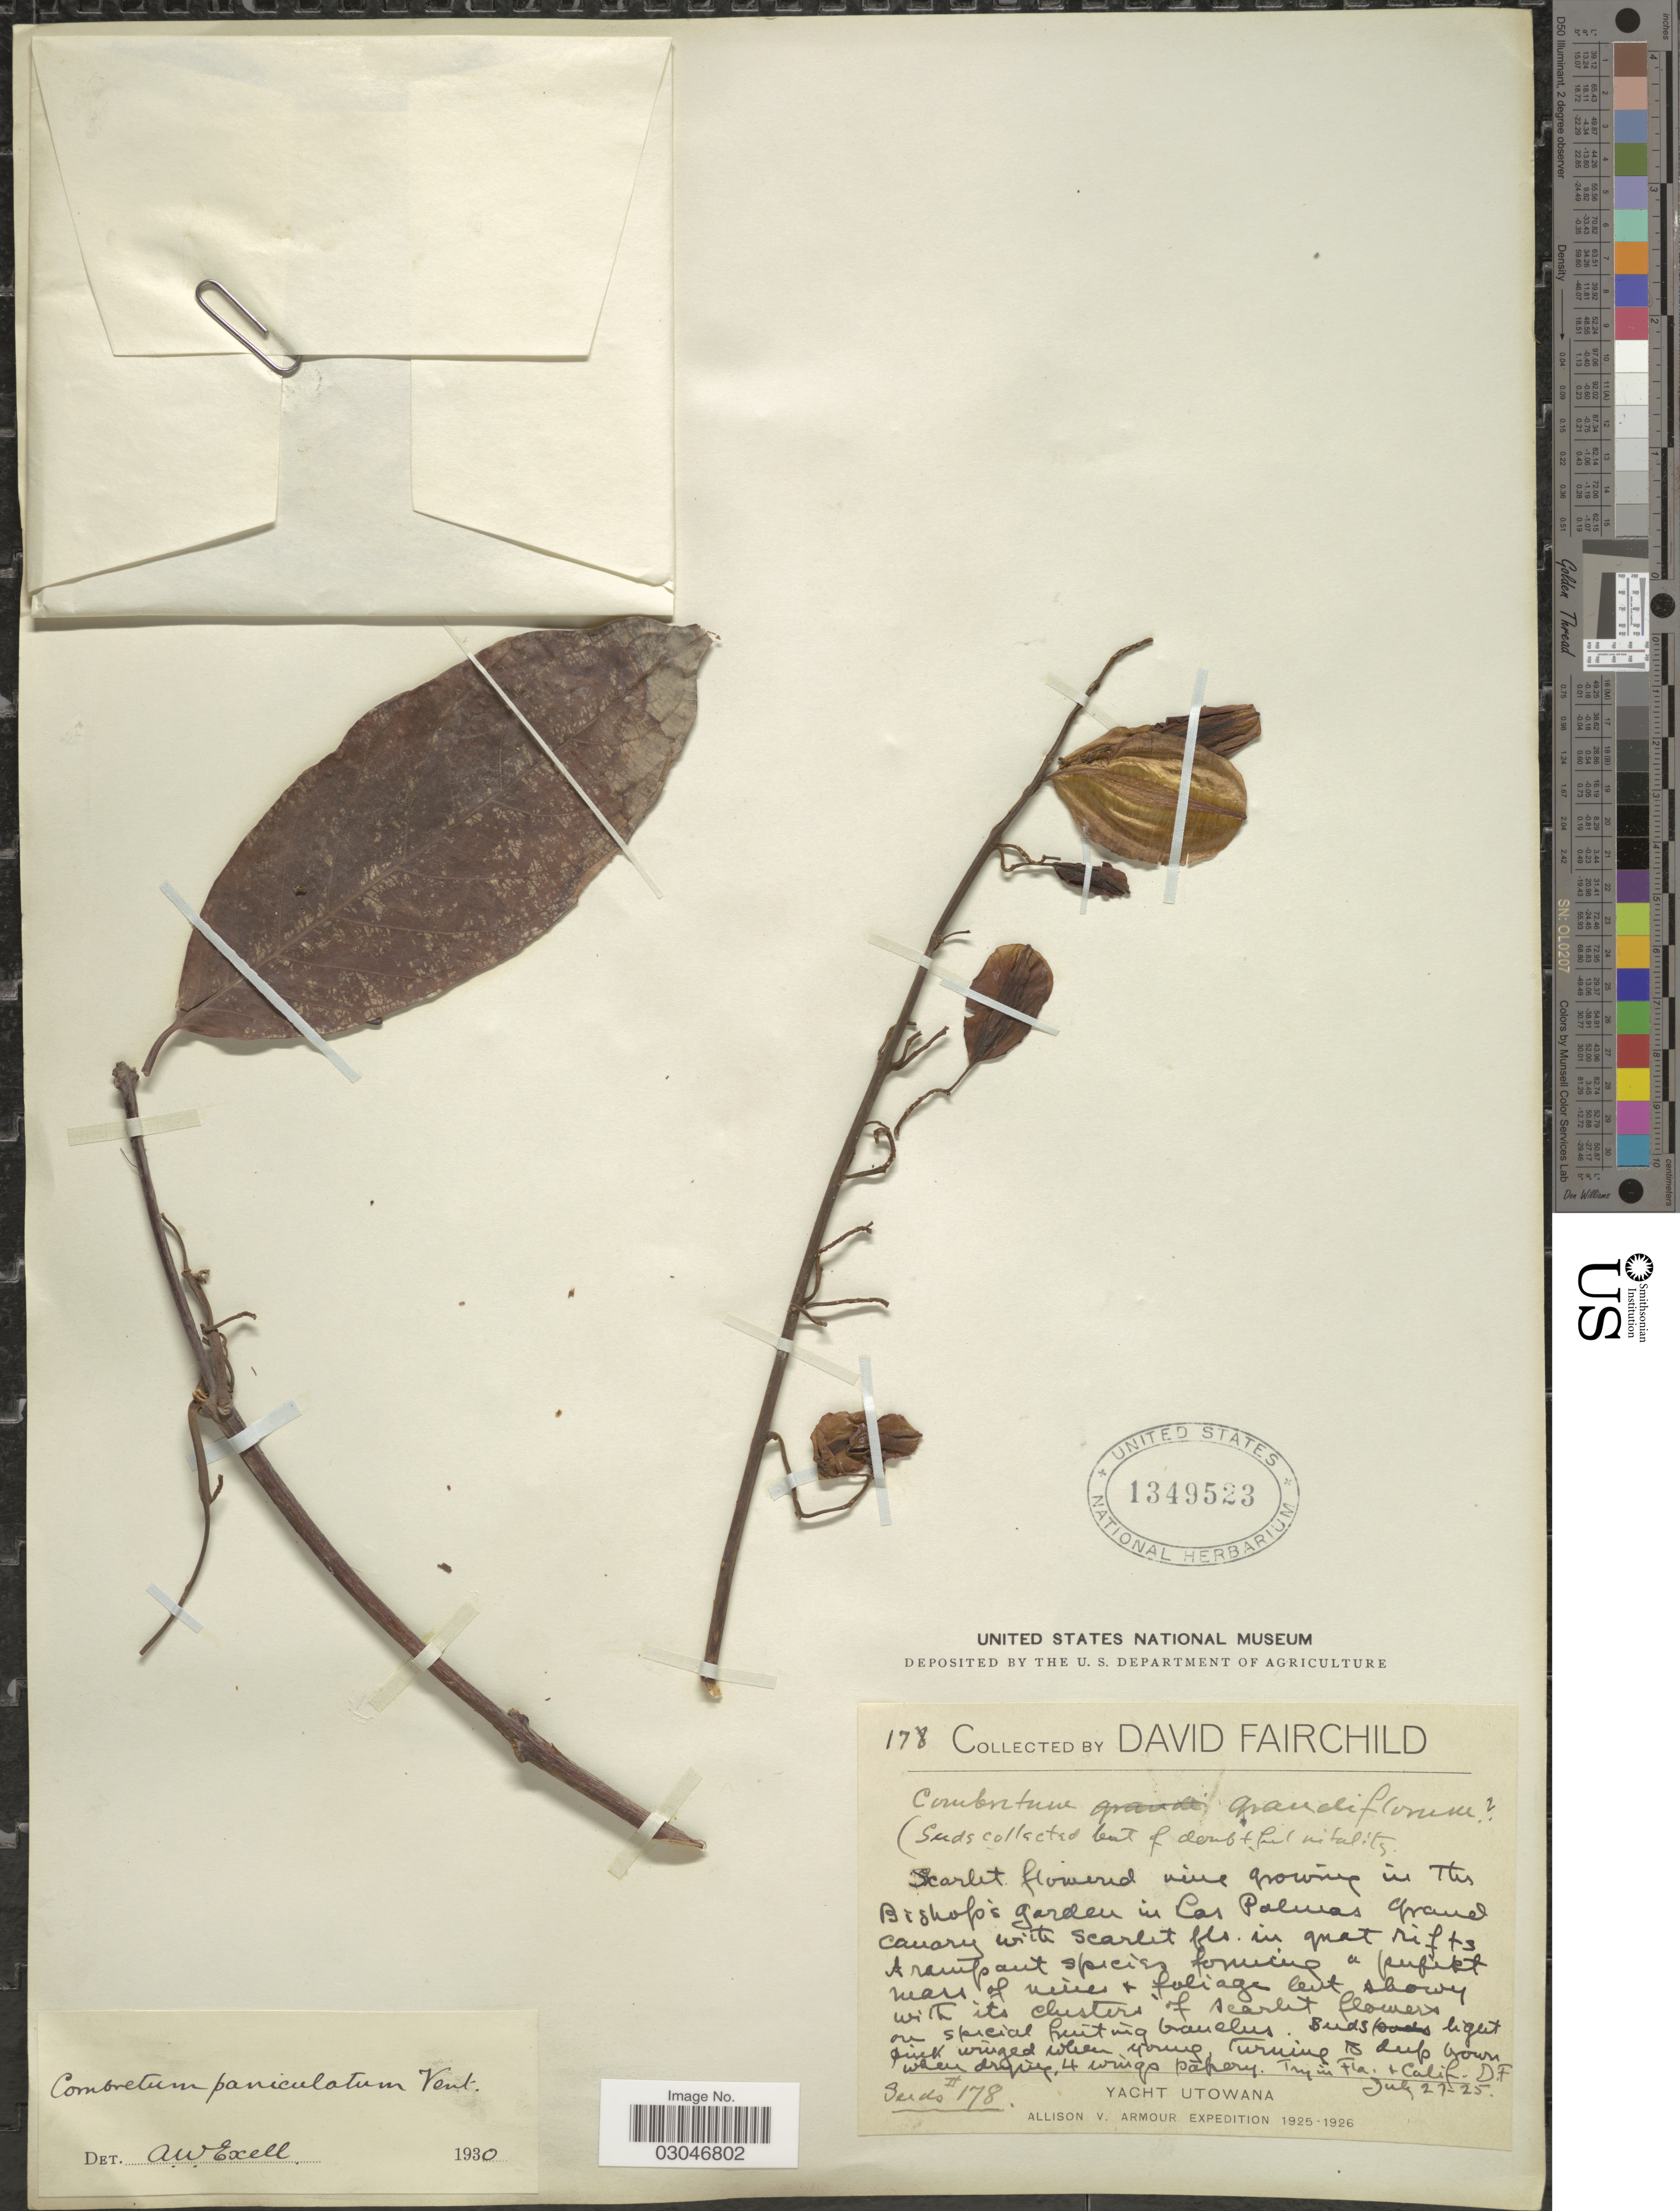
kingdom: Plantae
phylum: Tracheophyta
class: Magnoliopsida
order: Myrtales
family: Combretaceae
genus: Combretum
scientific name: Combretum paniculatum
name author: Vent.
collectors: D. Fairchild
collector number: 178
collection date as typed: Transcribed d/m/y: 27/7/25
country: Spain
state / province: Canarias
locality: Bishop's garden in Las Palmas, Grand Canary. D.F.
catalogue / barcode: US 1349523